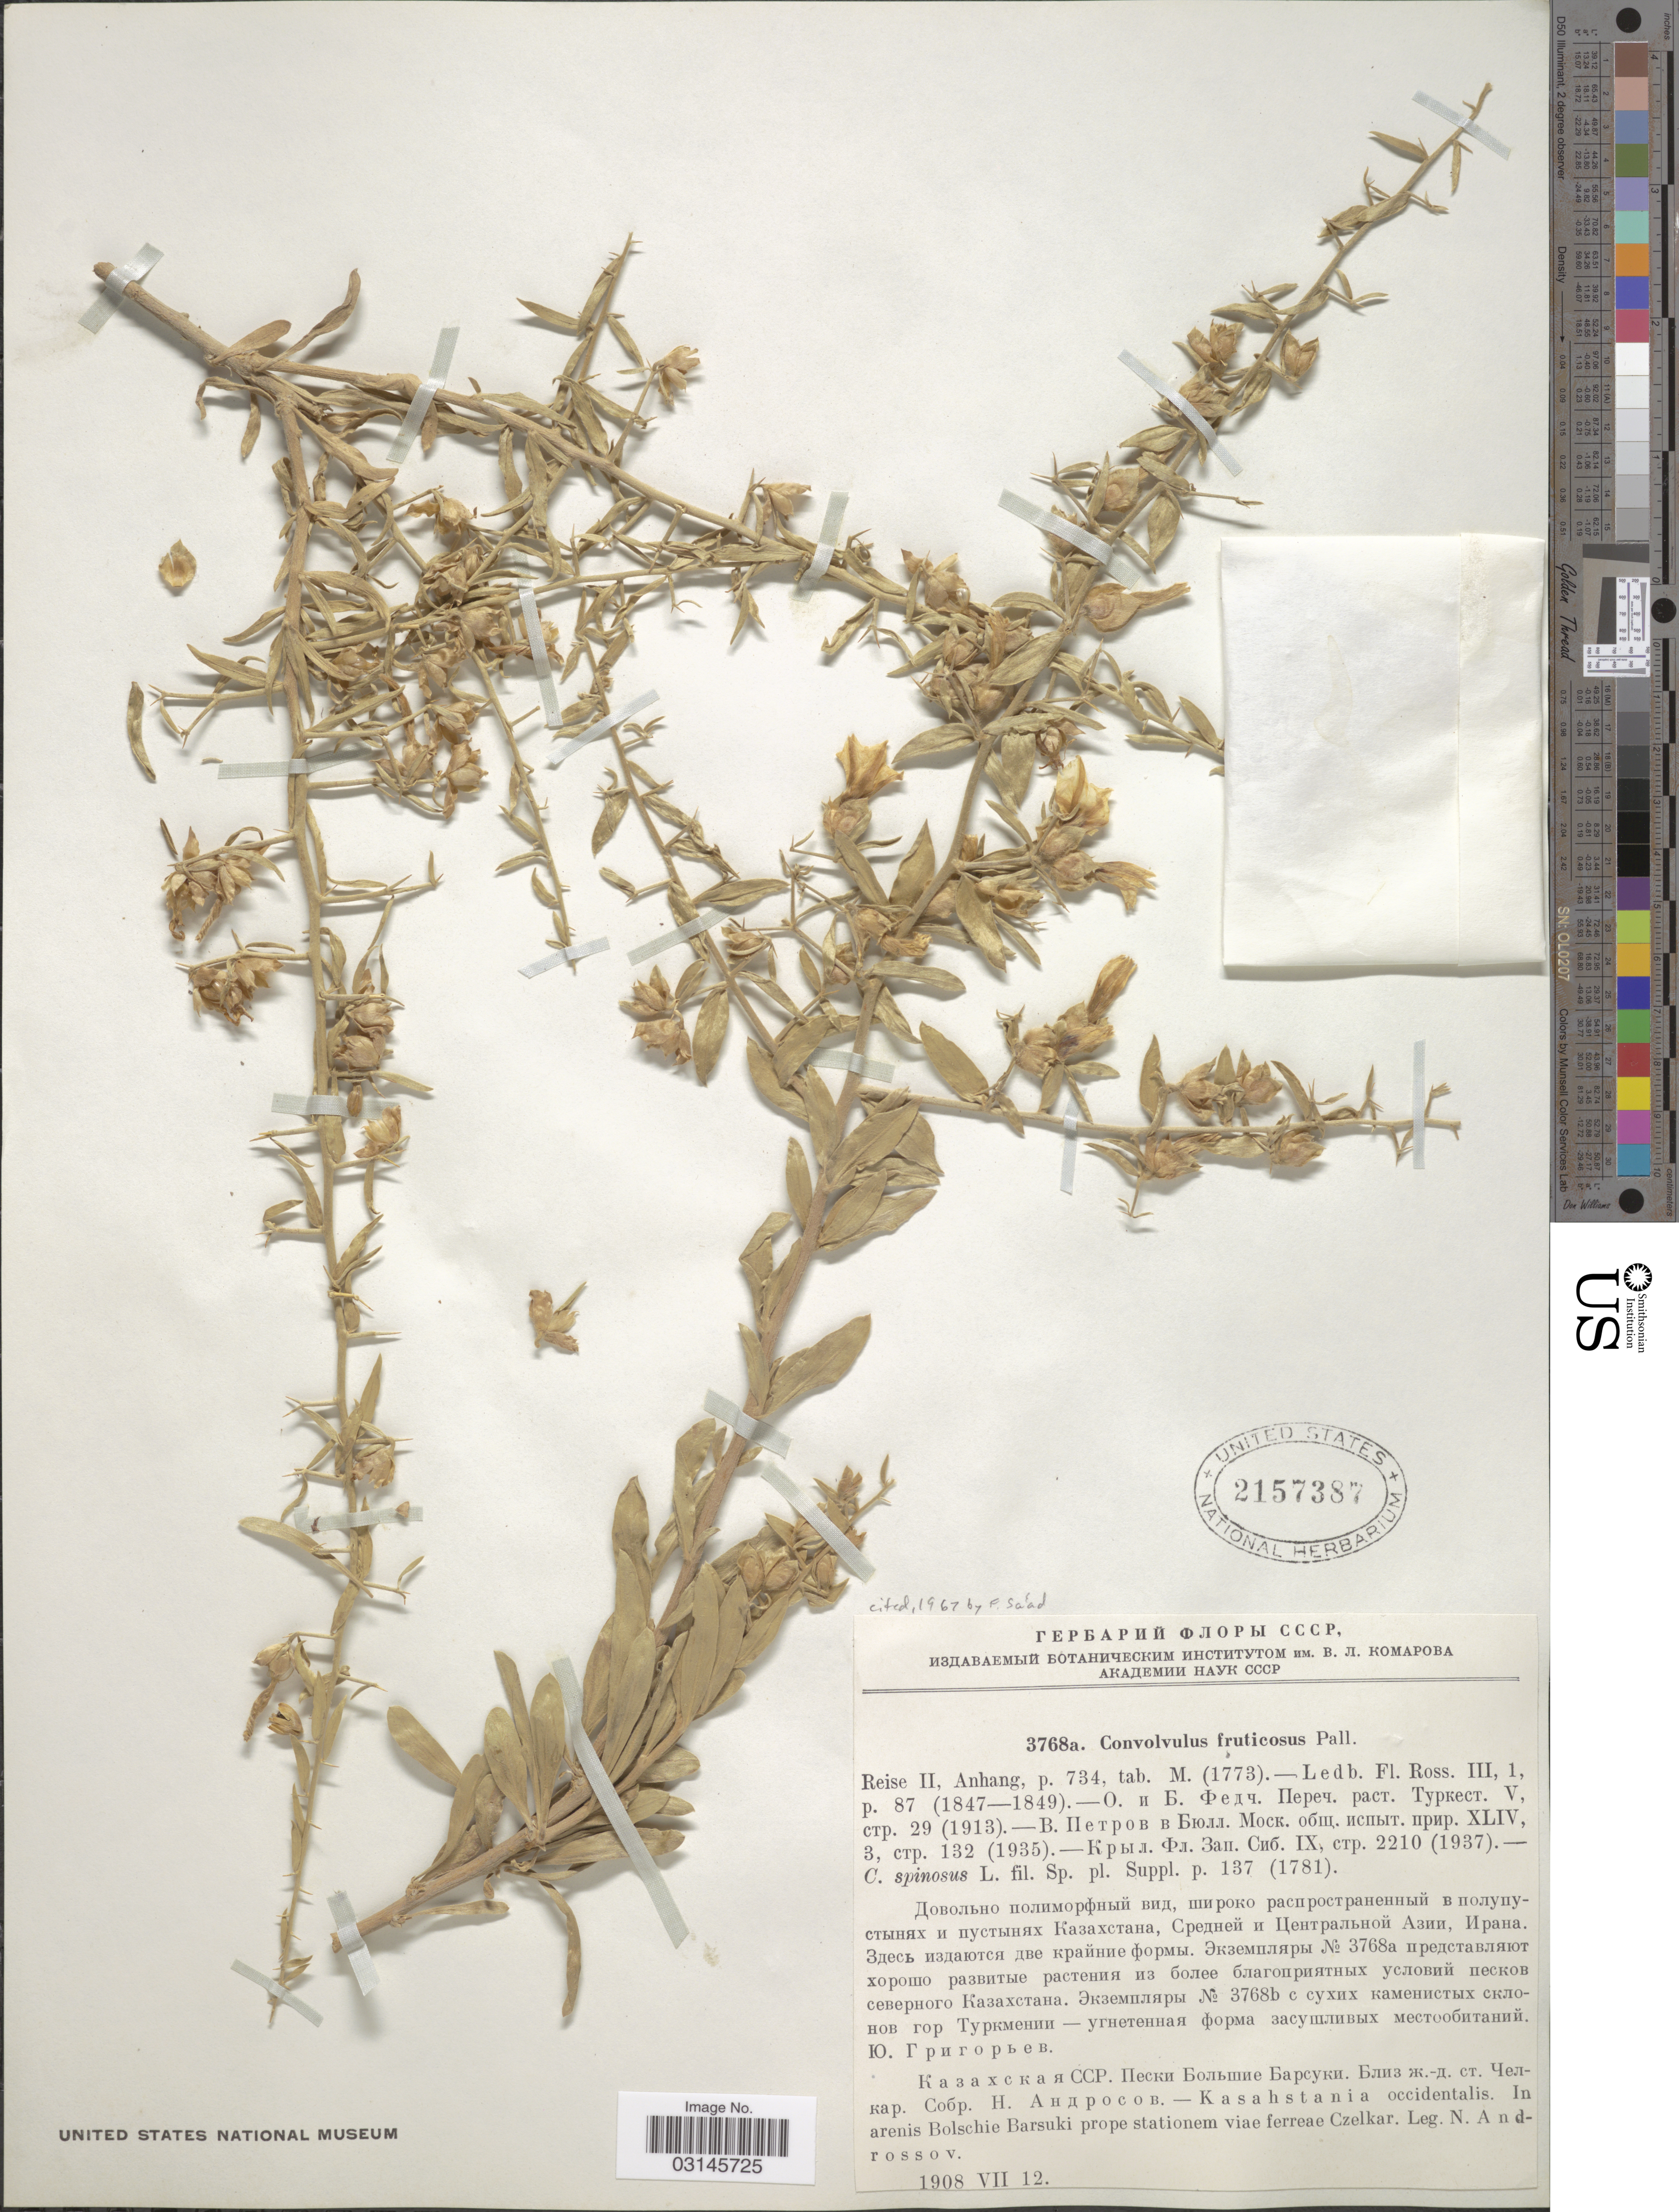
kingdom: Plantae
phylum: Tracheophyta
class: Magnoliopsida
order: Solanales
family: Convolvulaceae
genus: Convolvulus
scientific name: Convolvulus fruticosus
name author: Pall.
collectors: N. Androssov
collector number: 3768a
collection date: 1908-07-12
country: Kazakhstan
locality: Kasahstania occidentalis. In arenis Bolschie Barsuki prope stationem viae ferreae Czelkar.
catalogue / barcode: US 2157387